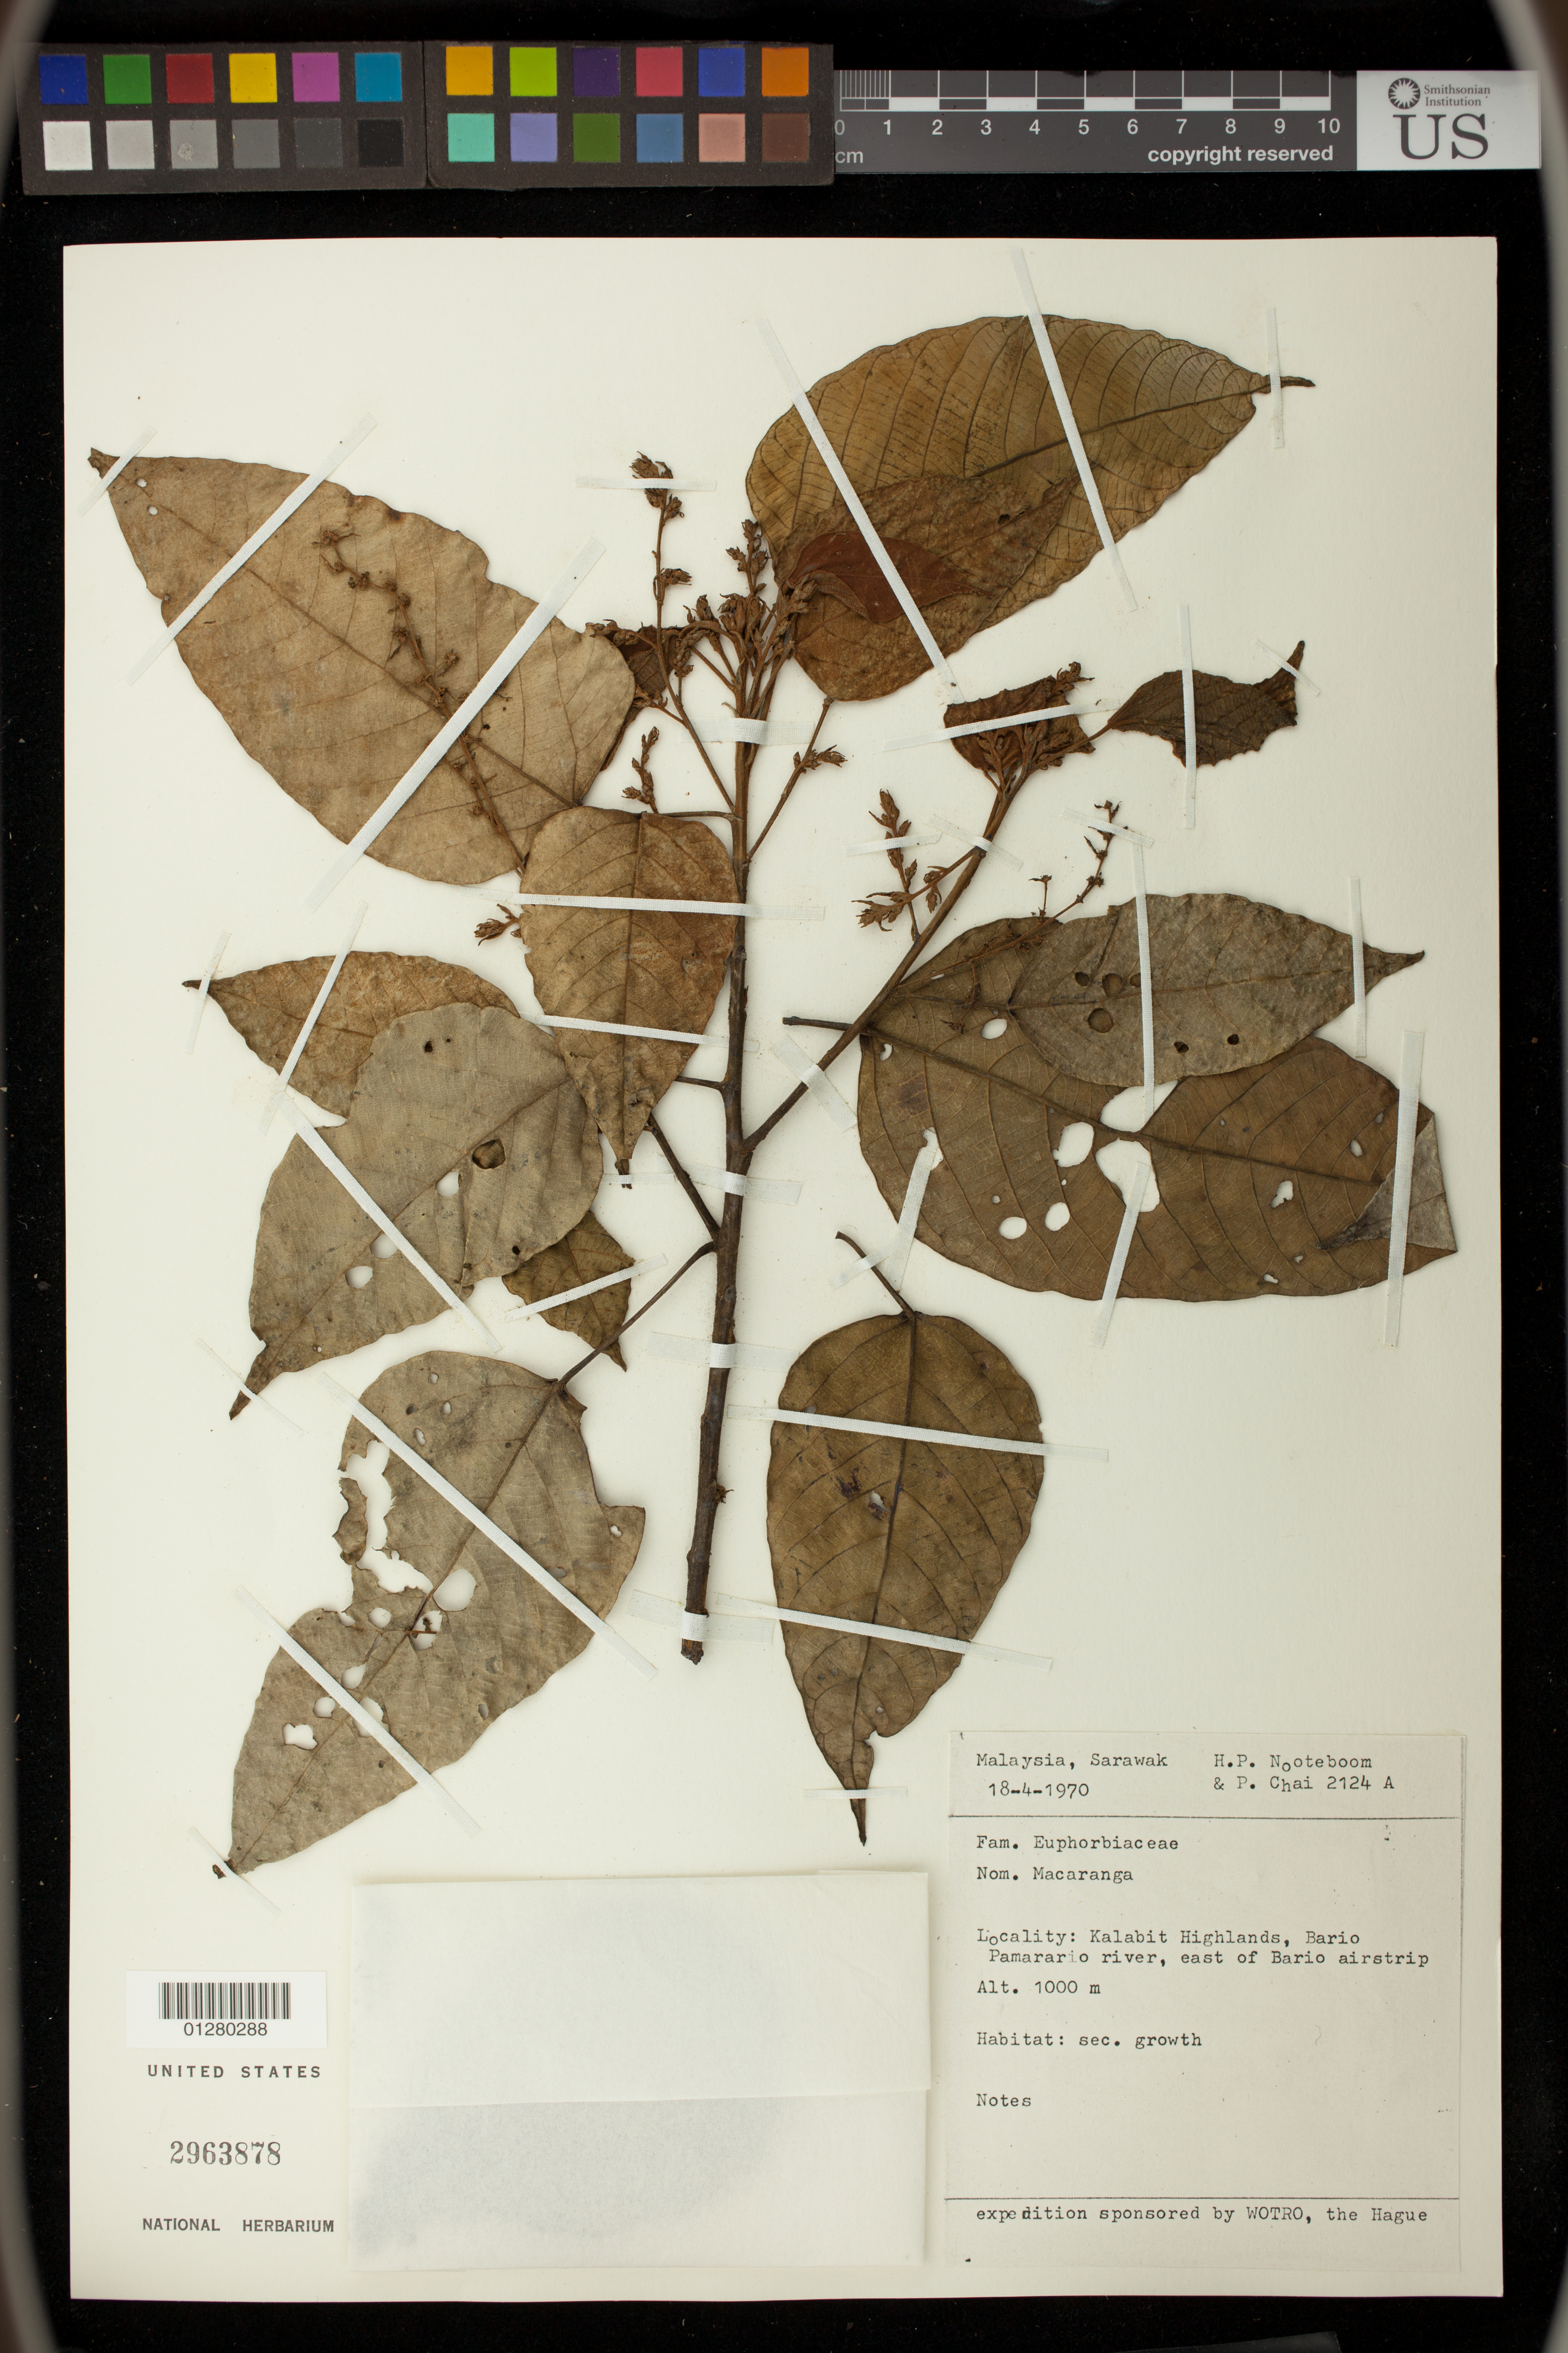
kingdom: Plantae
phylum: Tracheophyta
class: Magnoliopsida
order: Malpighiales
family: Euphorbiaceae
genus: Macaranga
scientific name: Macaranga sp.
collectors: H. P. Nooteboom & P. Chai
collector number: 2124 A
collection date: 1970-04-18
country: Malaysia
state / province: Sarawak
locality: Kalabit Highlands, Bario Pamarario river, east of Bario airstrip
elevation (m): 1000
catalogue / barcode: US 2963878